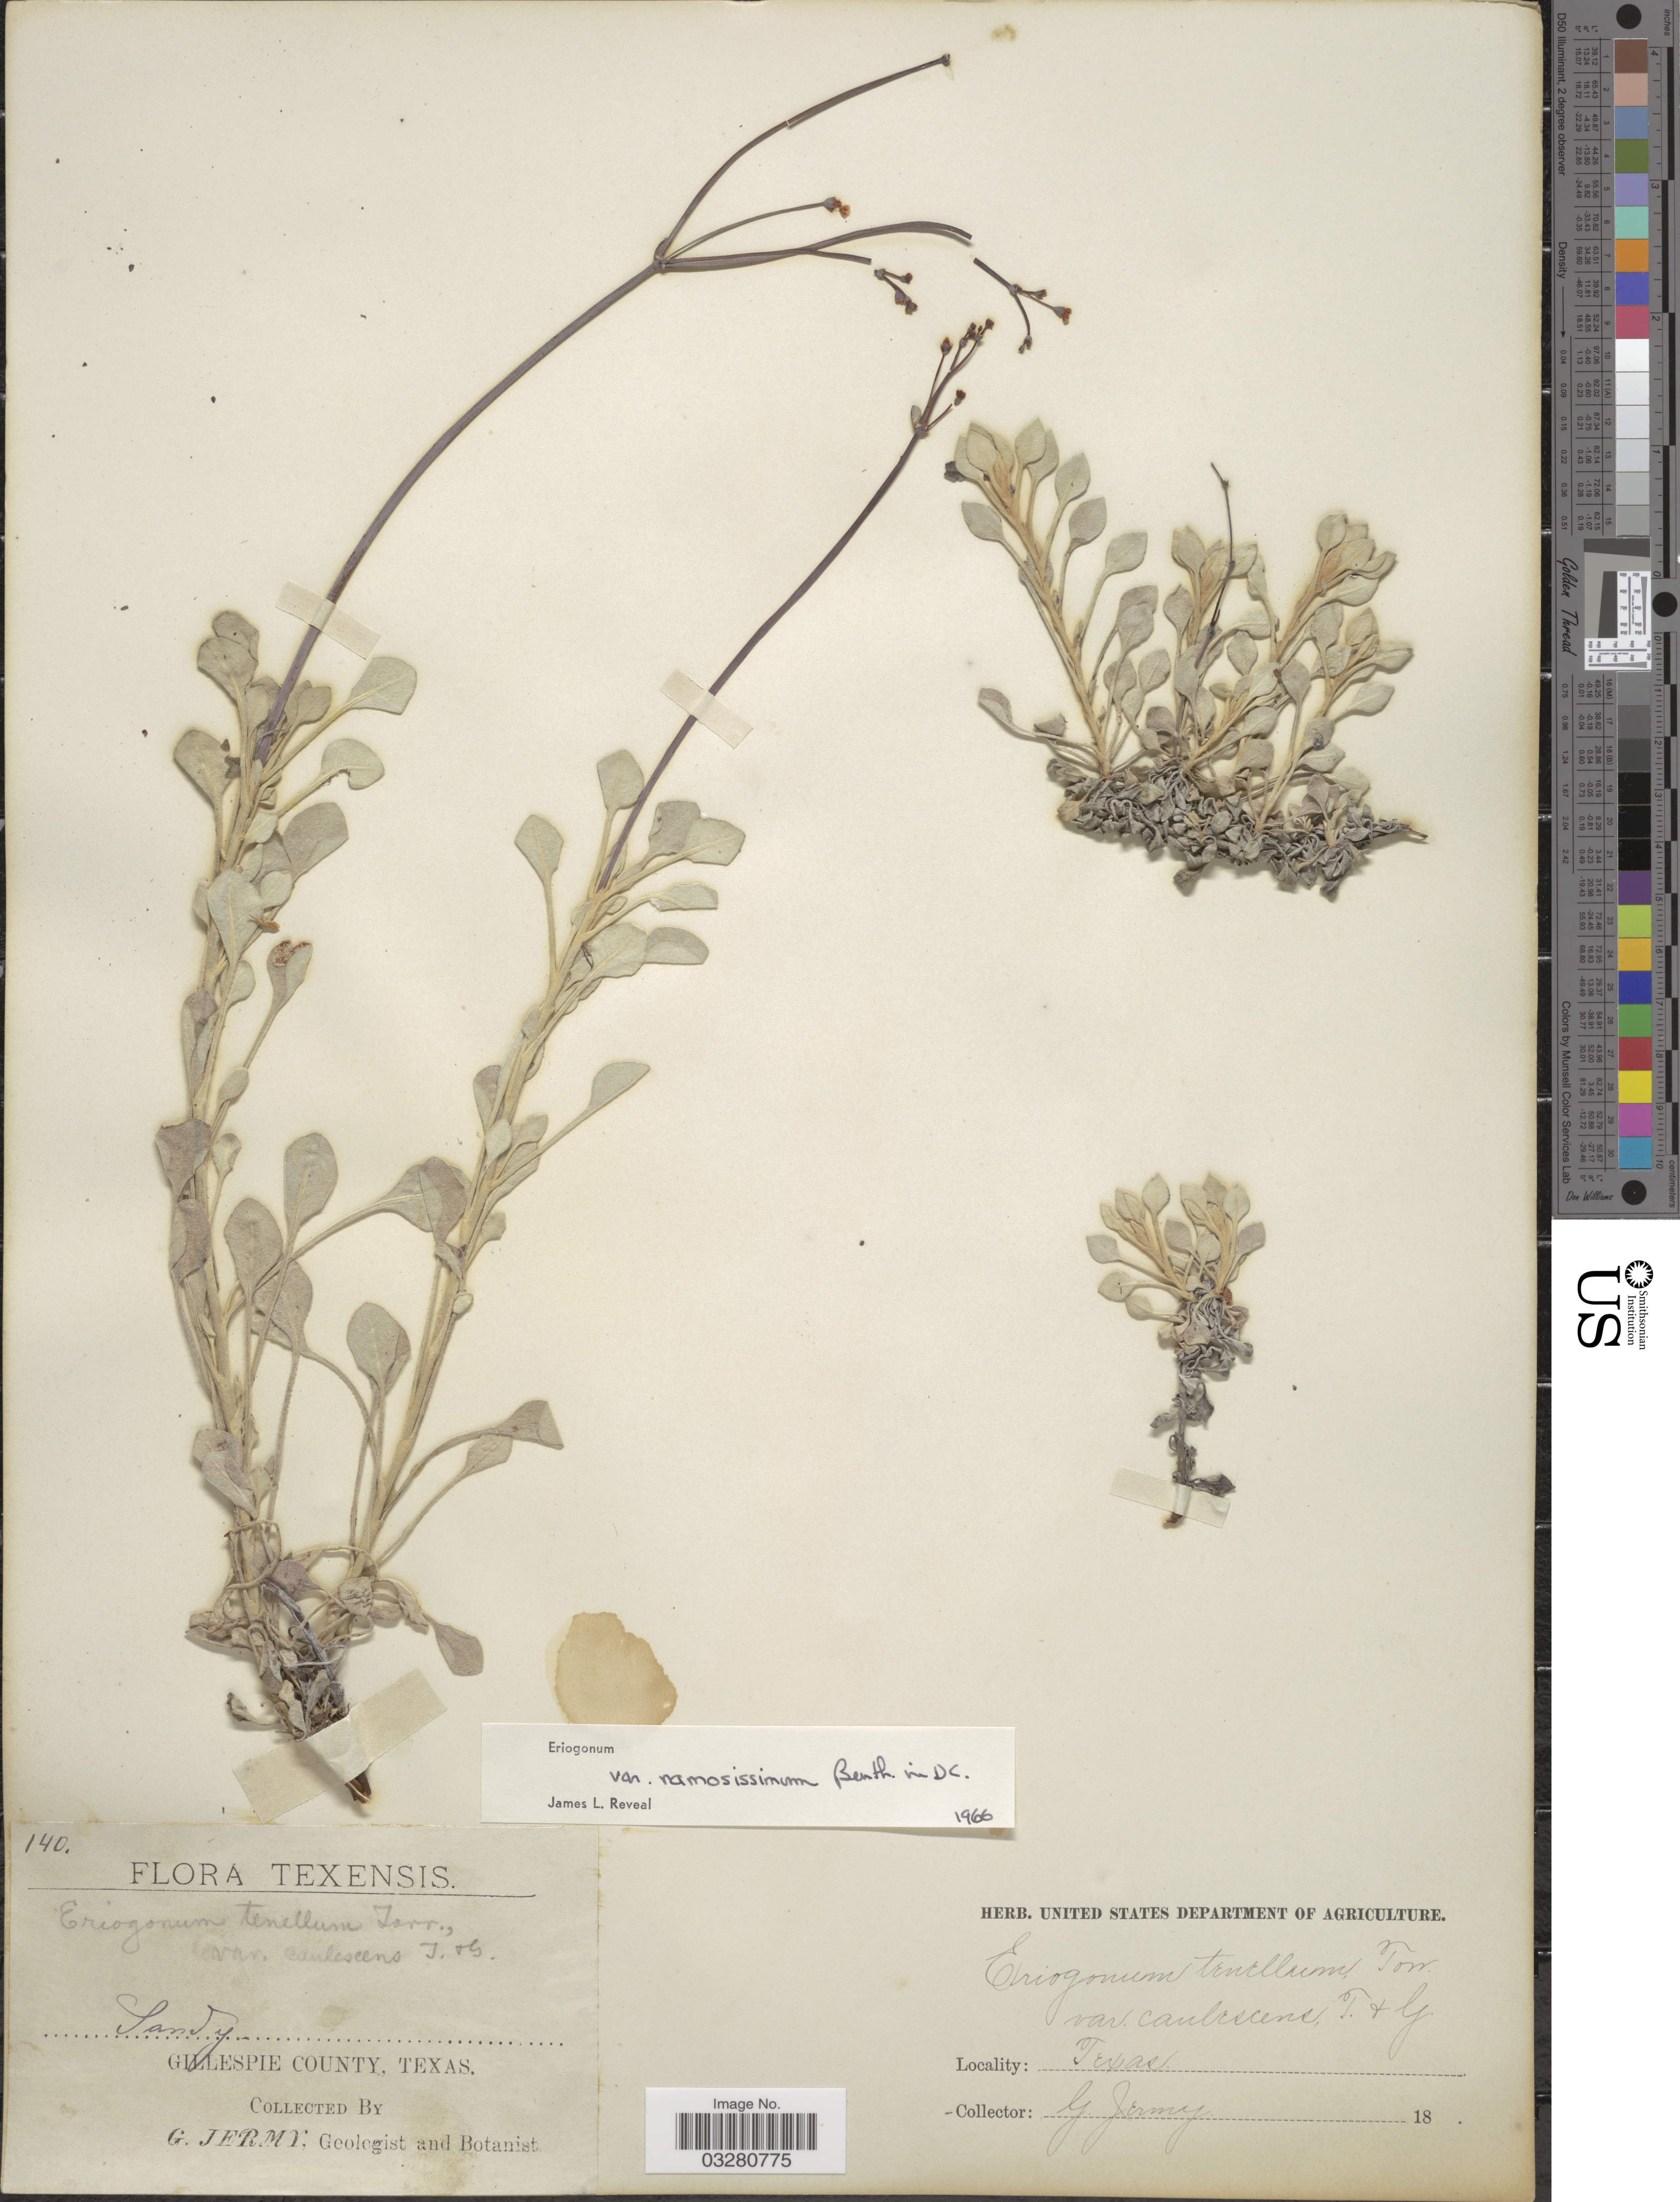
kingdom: Plantae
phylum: Tracheophyta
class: Magnoliopsida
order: Caryophyllales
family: Polygonaceae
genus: Eriogonum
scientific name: Eriogonum tenellum var. ramosissimum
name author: Benth. in DC.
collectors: G. Jermy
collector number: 140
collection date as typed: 18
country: United States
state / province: Texas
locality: Gillespie County.